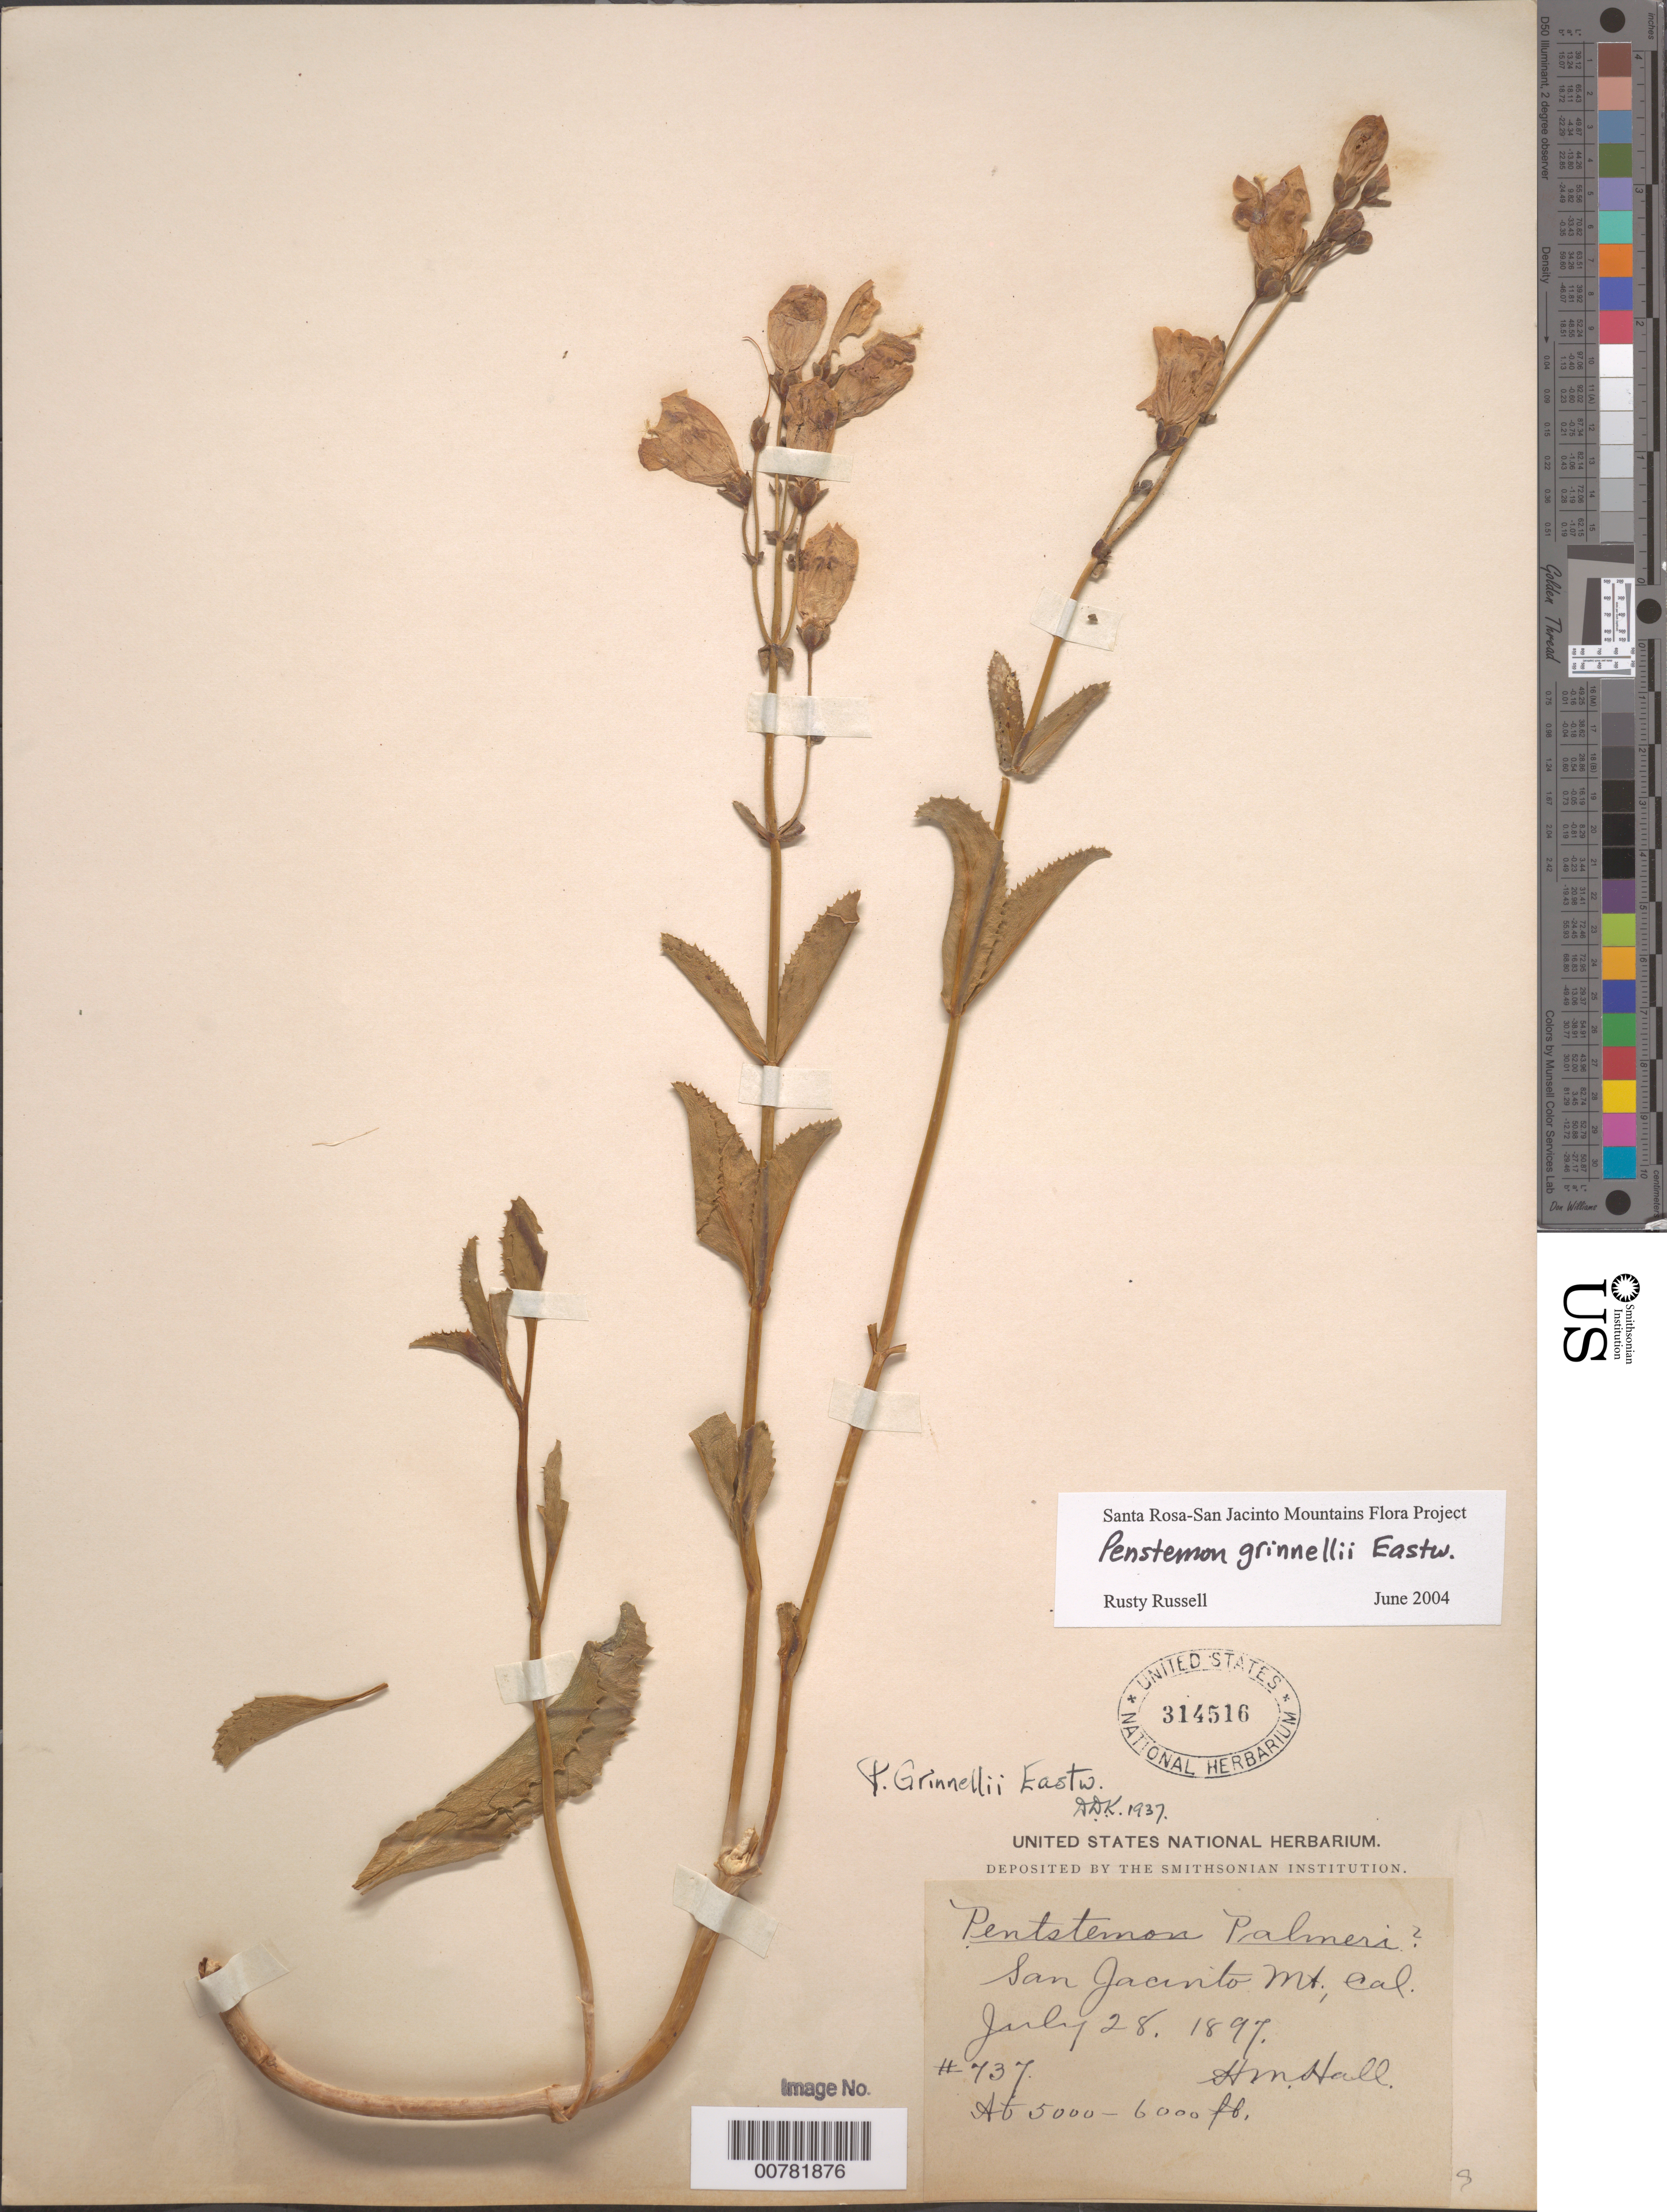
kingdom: Plantae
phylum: Tracheophyta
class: Magnoliopsida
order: Lamiales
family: Plantaginaceae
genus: Penstemon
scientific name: Penstemon grinnellii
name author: Eastw.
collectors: H. M. Hall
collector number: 737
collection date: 1897-07-28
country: United States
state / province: California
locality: Sam Jacinto Mt.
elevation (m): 1524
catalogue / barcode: US 314516